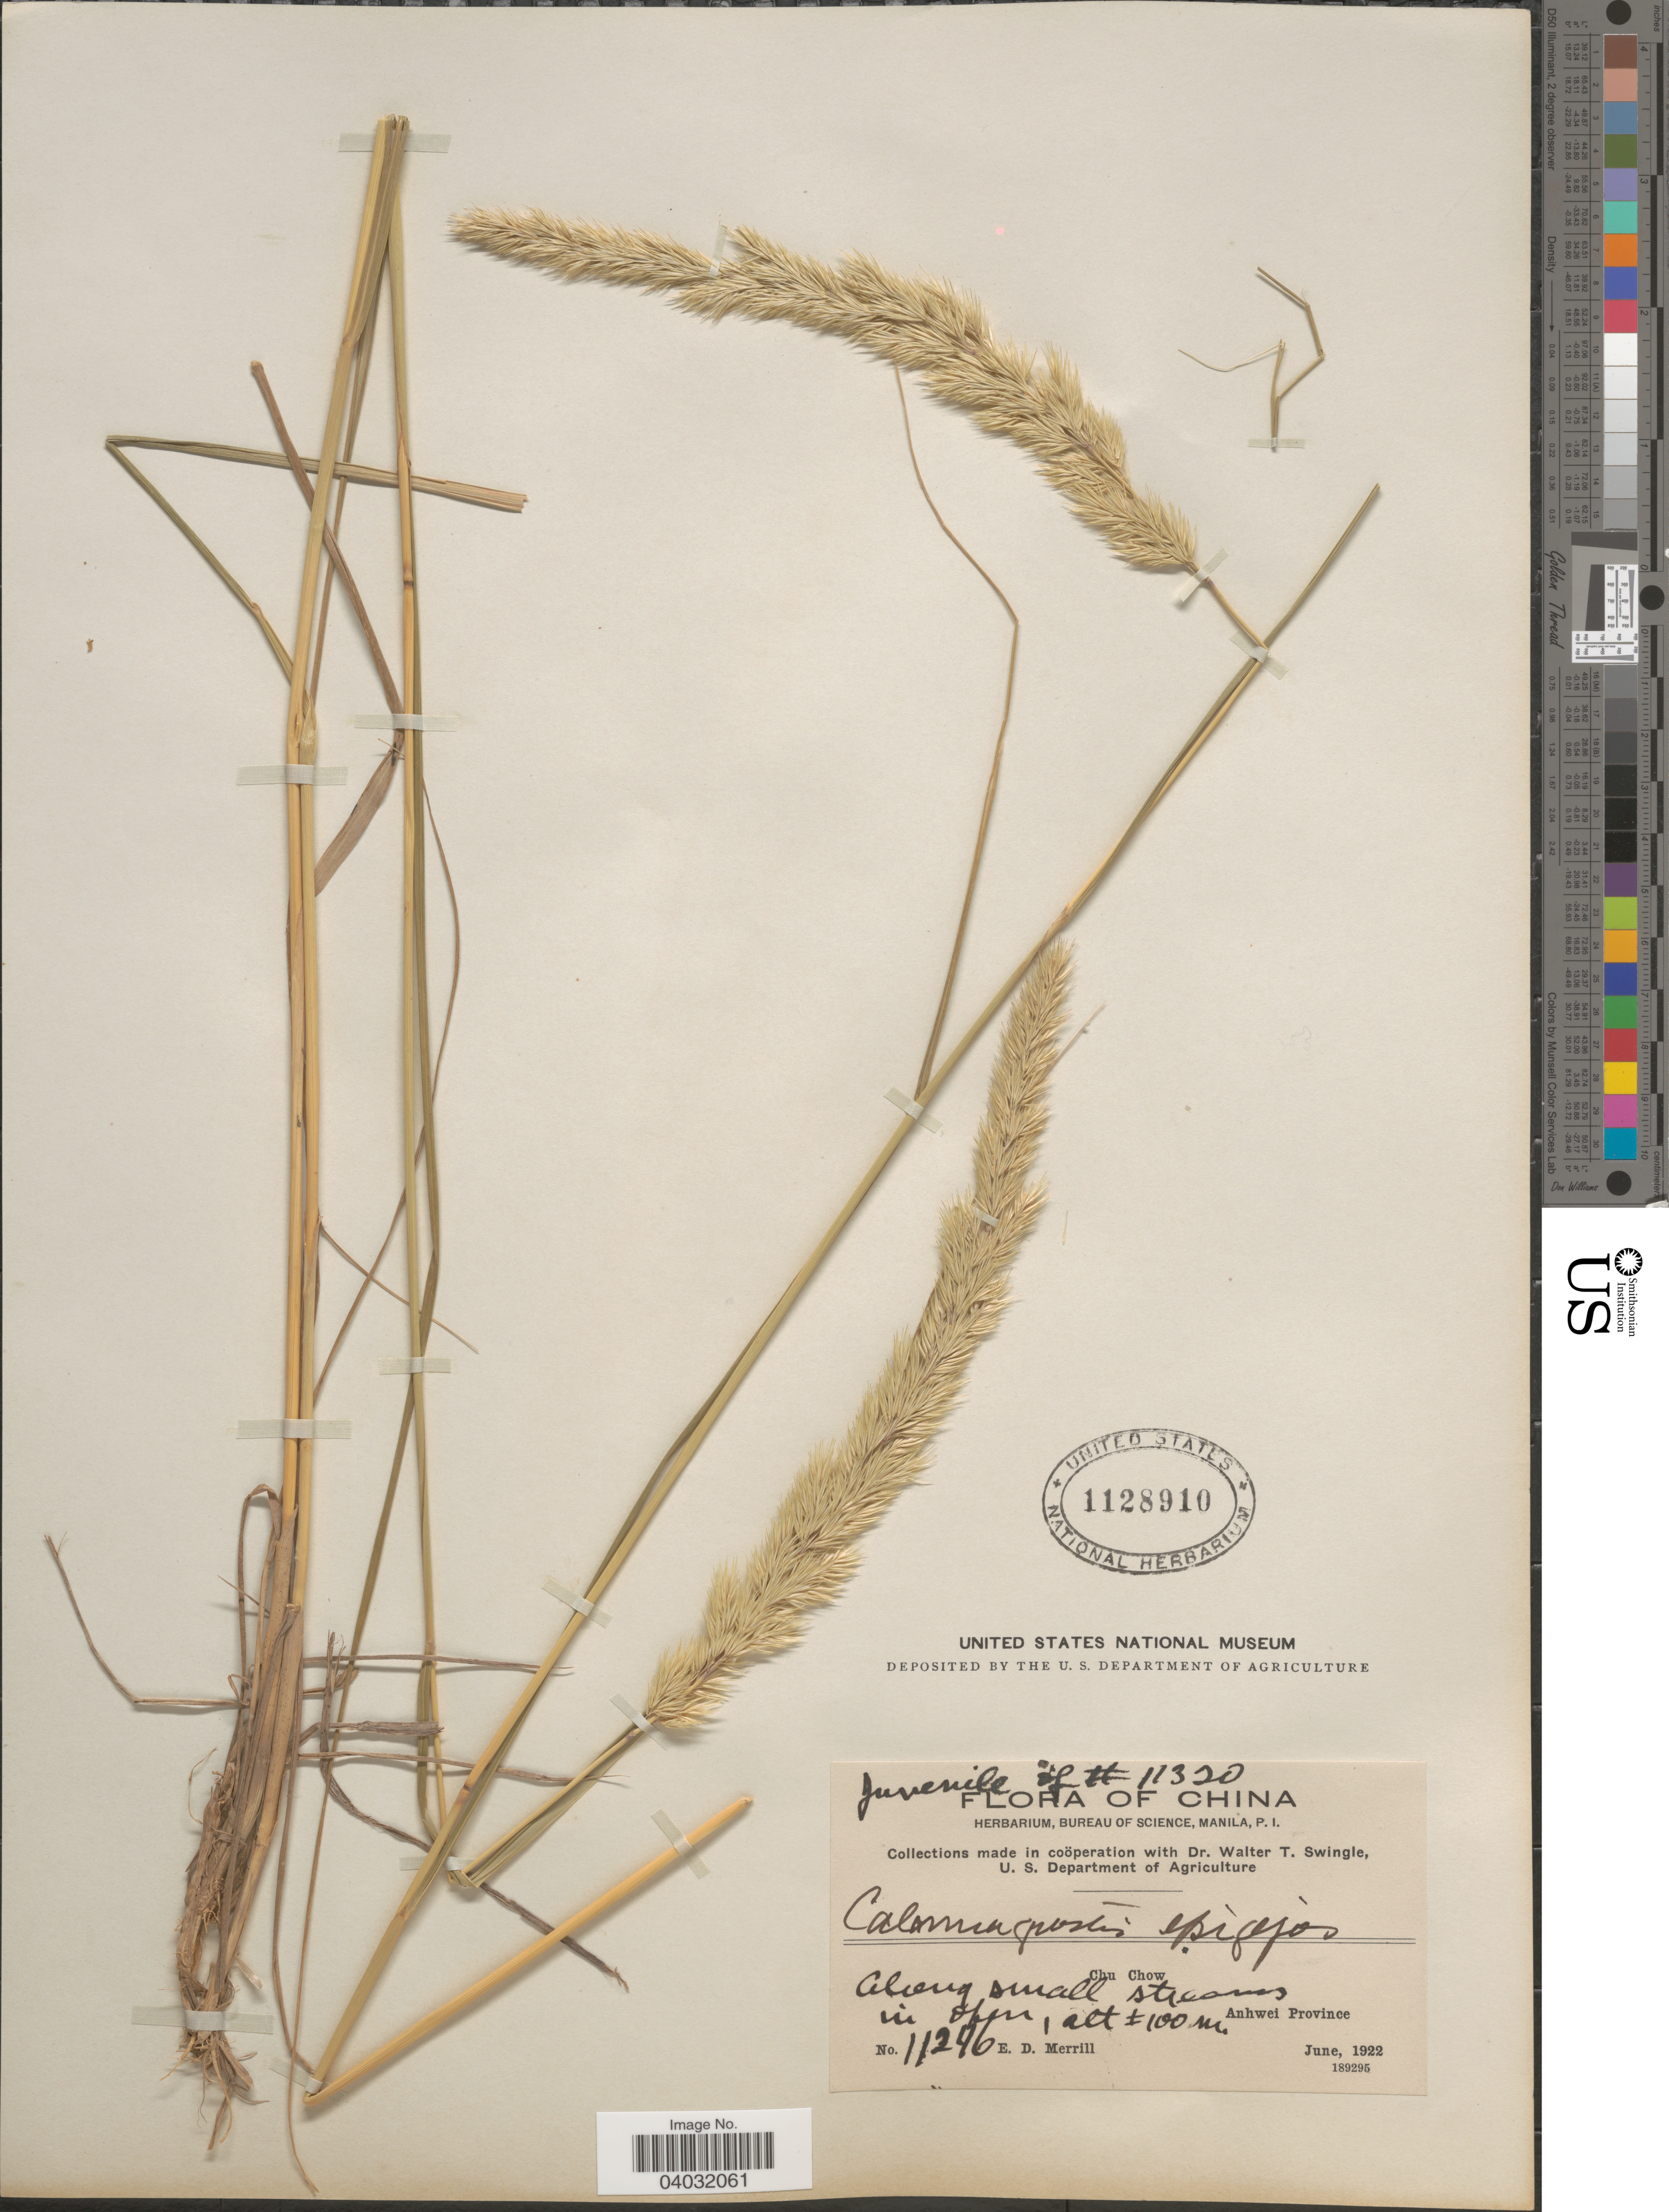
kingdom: Plantae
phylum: Tracheophyta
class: Liliopsida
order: Poales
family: Poaceae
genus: Calamagrostis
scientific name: Calamagrostis epigeios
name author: (L.) Roth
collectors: E. D. Merrill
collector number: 11246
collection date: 1922-06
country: China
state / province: Anhui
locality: Chu Chow. Along small stream in open, Anhwei Province.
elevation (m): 100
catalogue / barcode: US 1128910